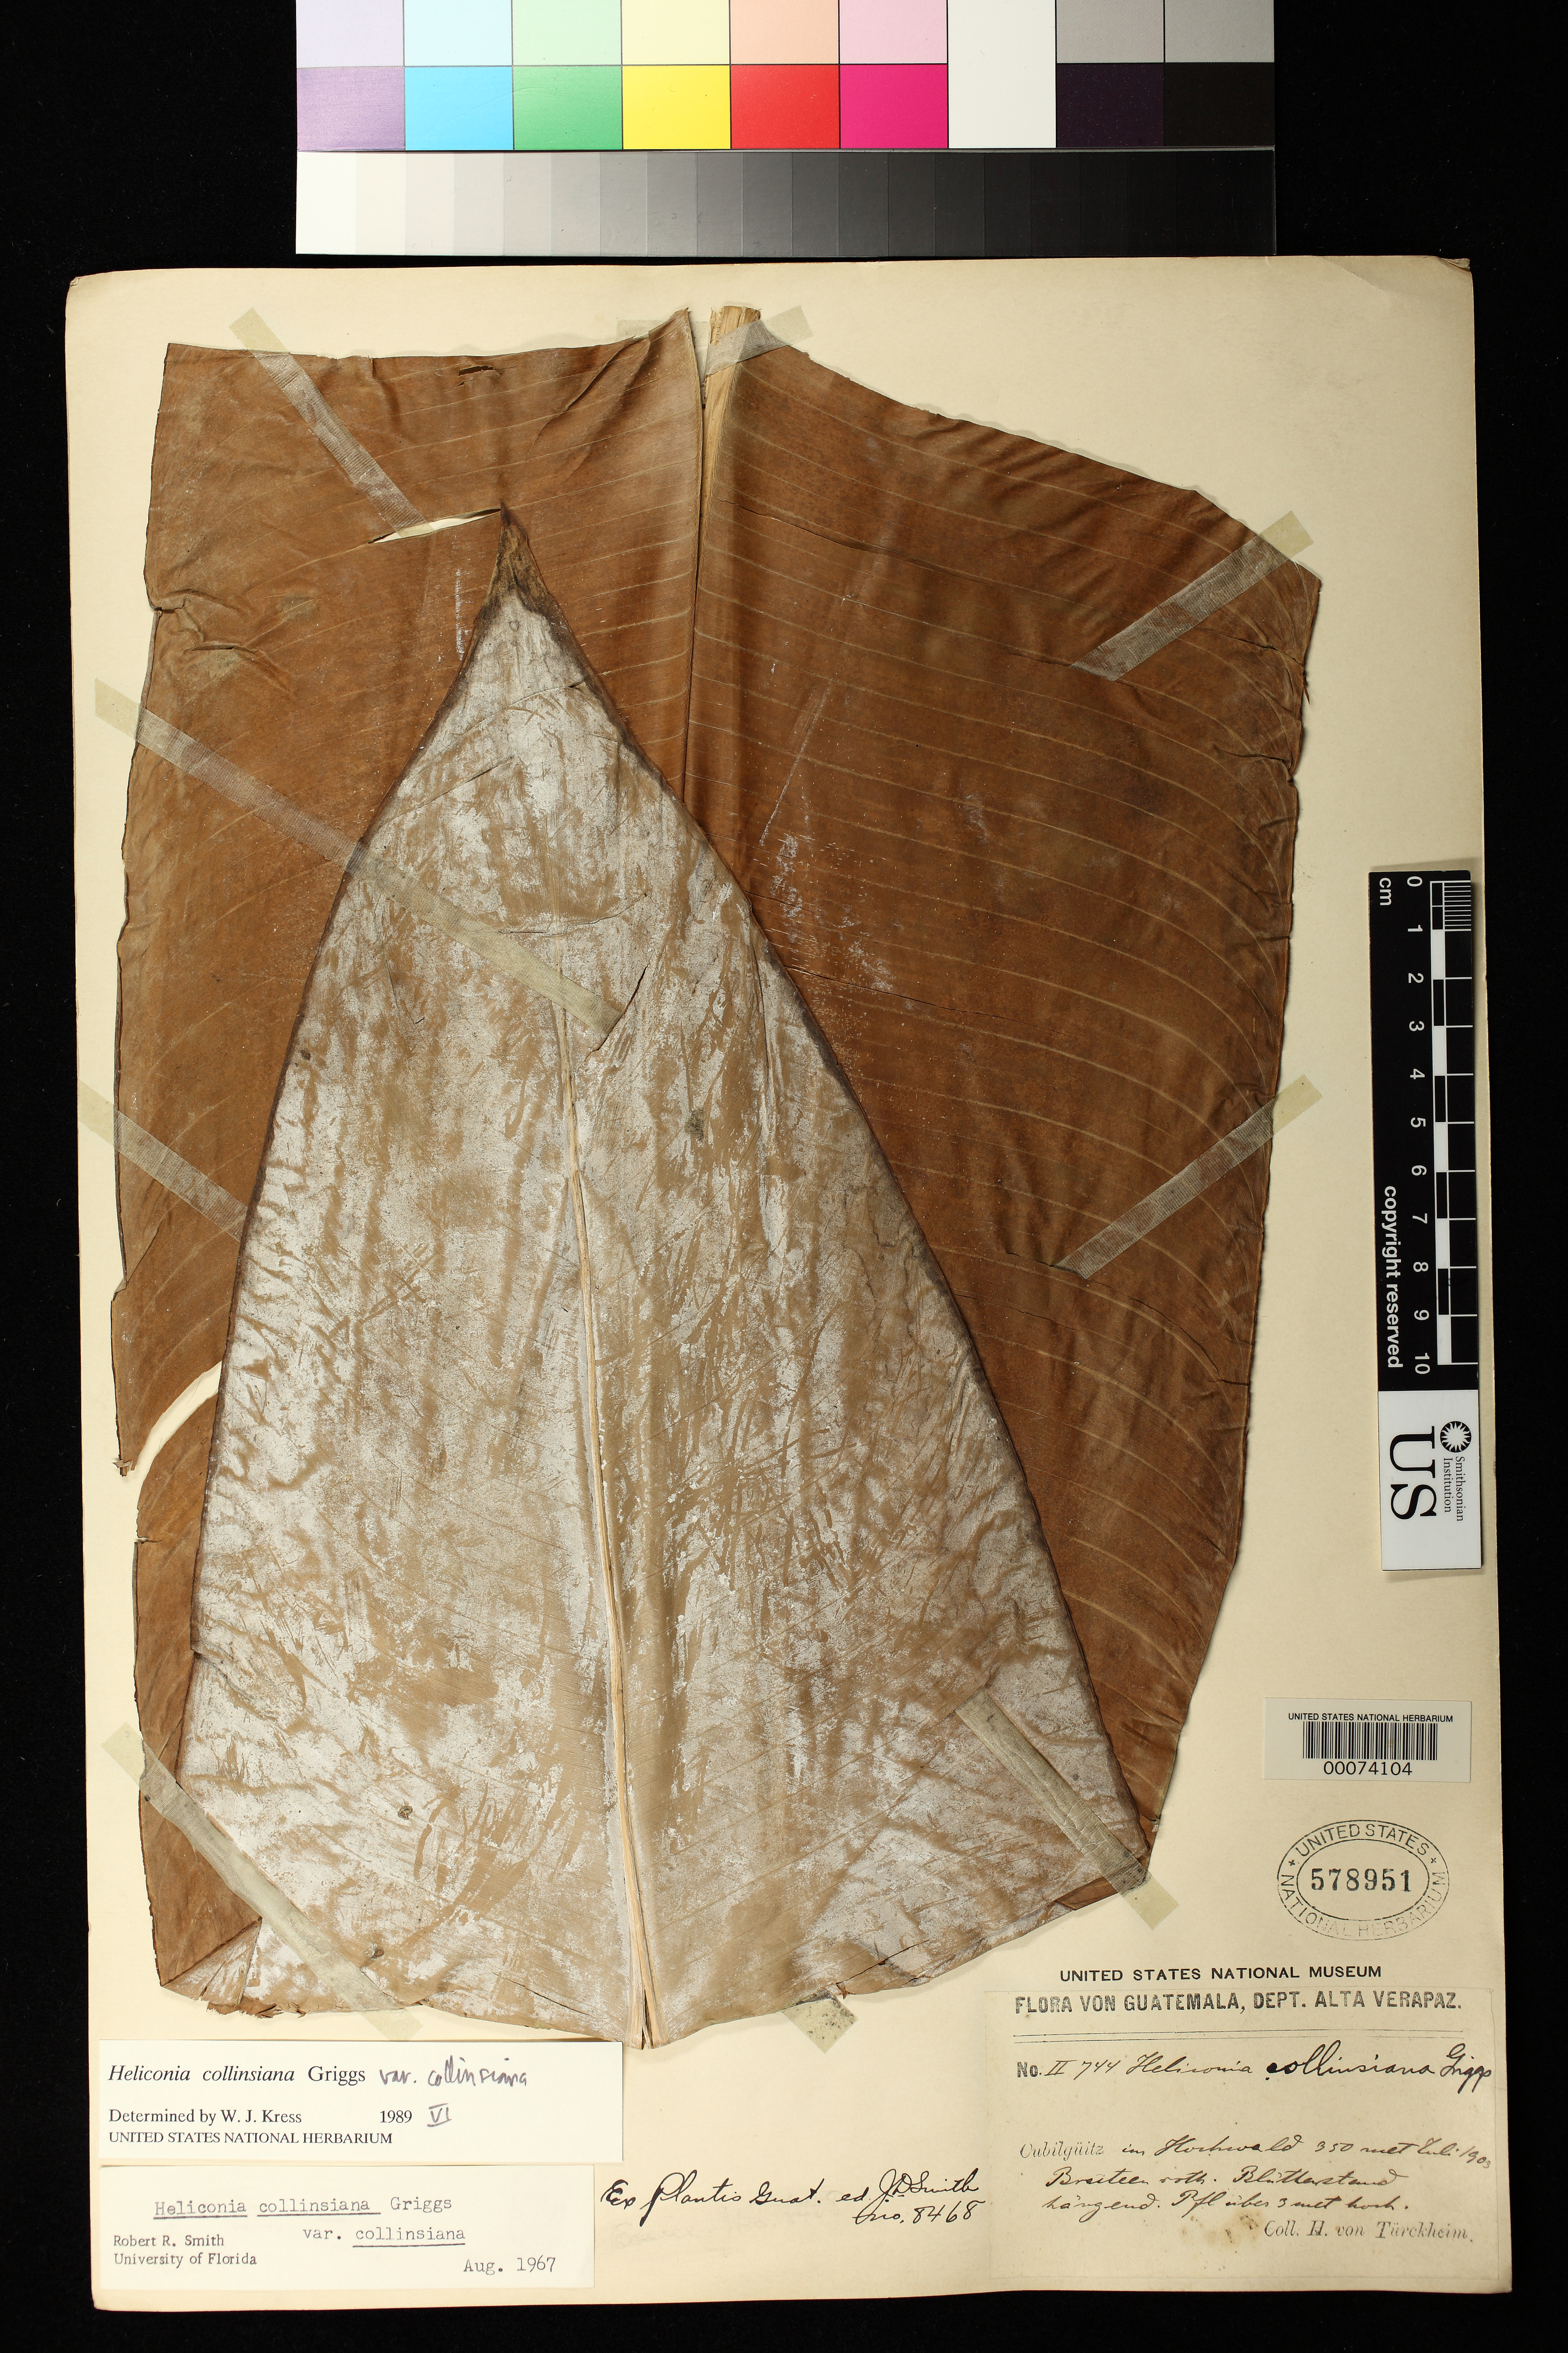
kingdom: Plantae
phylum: Tracheophyta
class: Liliopsida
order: Zingiberales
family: Heliconiaceae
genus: Heliconia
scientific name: Heliconia collinsiana var. collinsiana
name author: R.F. Griggs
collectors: H. von Türckheim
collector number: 744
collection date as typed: Jul 1903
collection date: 1903-07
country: Guatemala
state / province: Alta Verapaz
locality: Cubilquitz, in tall forest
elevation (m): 350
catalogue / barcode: US 578951